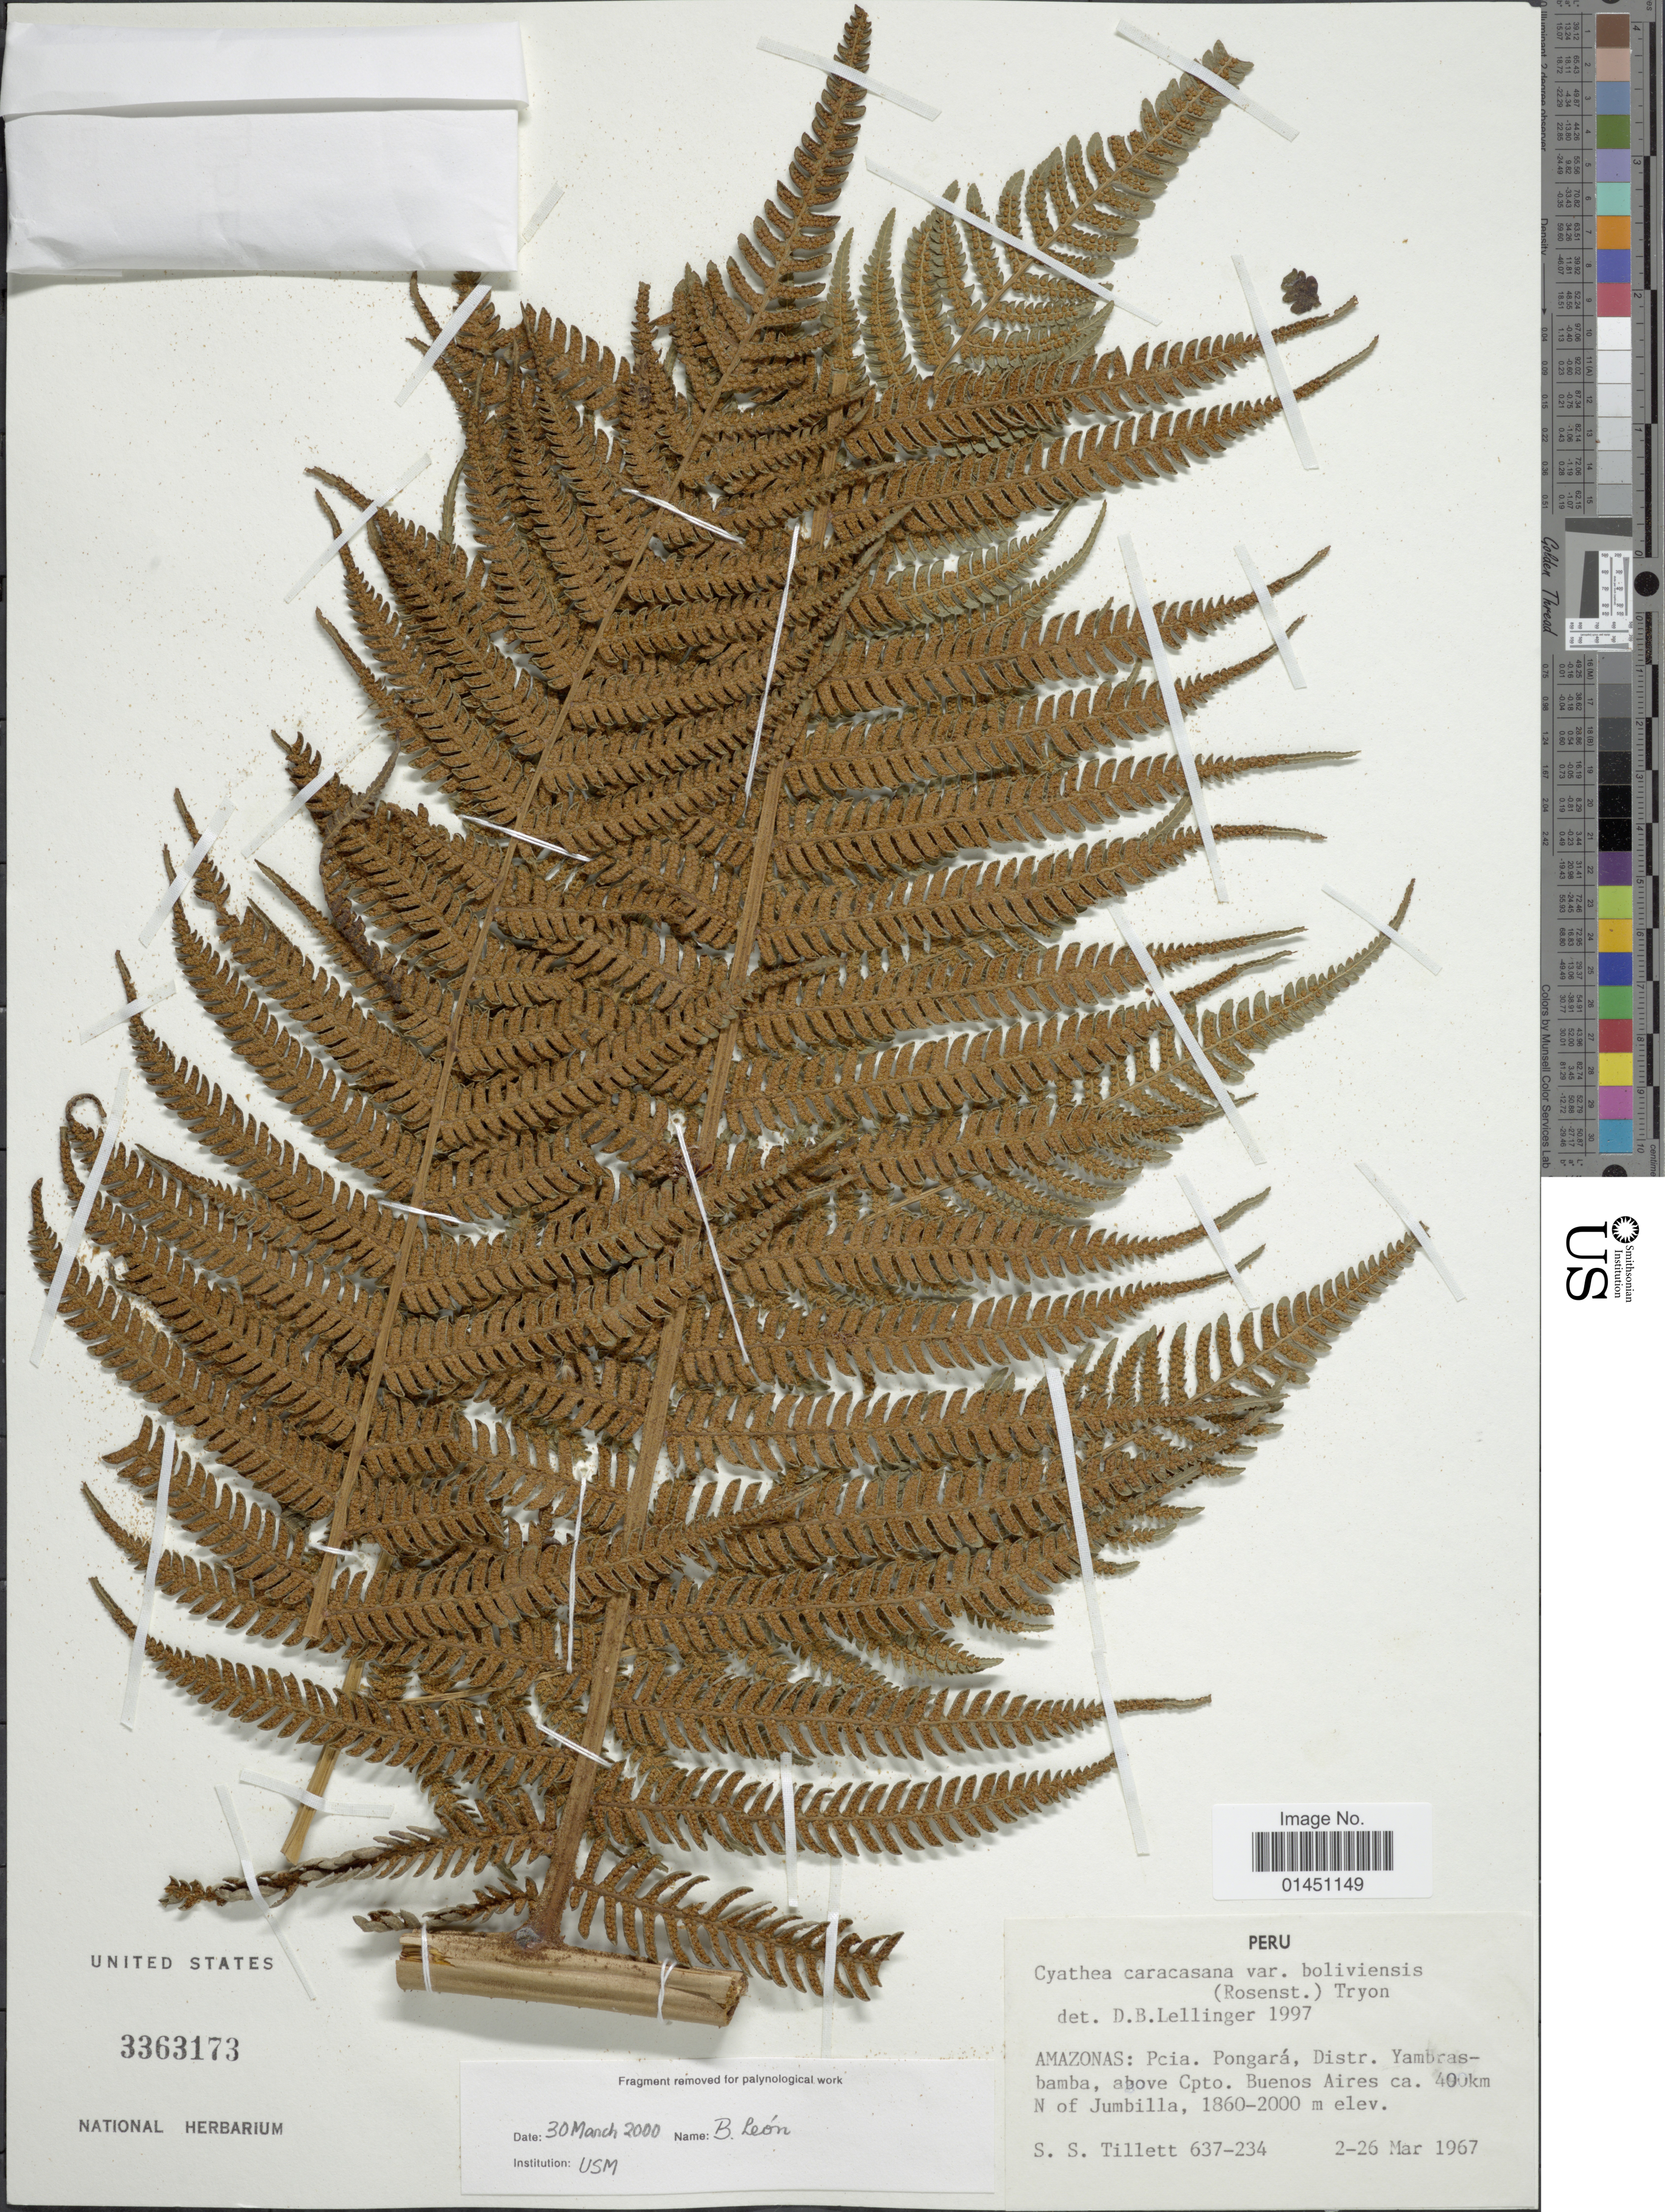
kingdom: Plantae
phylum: Tracheophyta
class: Polypodiopsida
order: Cyatheales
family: Cyatheaceae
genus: Cyathea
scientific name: Cyathea caracasana var. boliviensis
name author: (Rosenst.) R.M. Tryon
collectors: S. S. Tillett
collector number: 637-234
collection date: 1967-03-02/1967-03-26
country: Peru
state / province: Amazonas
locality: Pcia. Pongara, Distr. Yambrasbamba, above Cpto. Buenos Aires ca. 400 km N of Jumbilla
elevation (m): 1860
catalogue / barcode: US 3363173